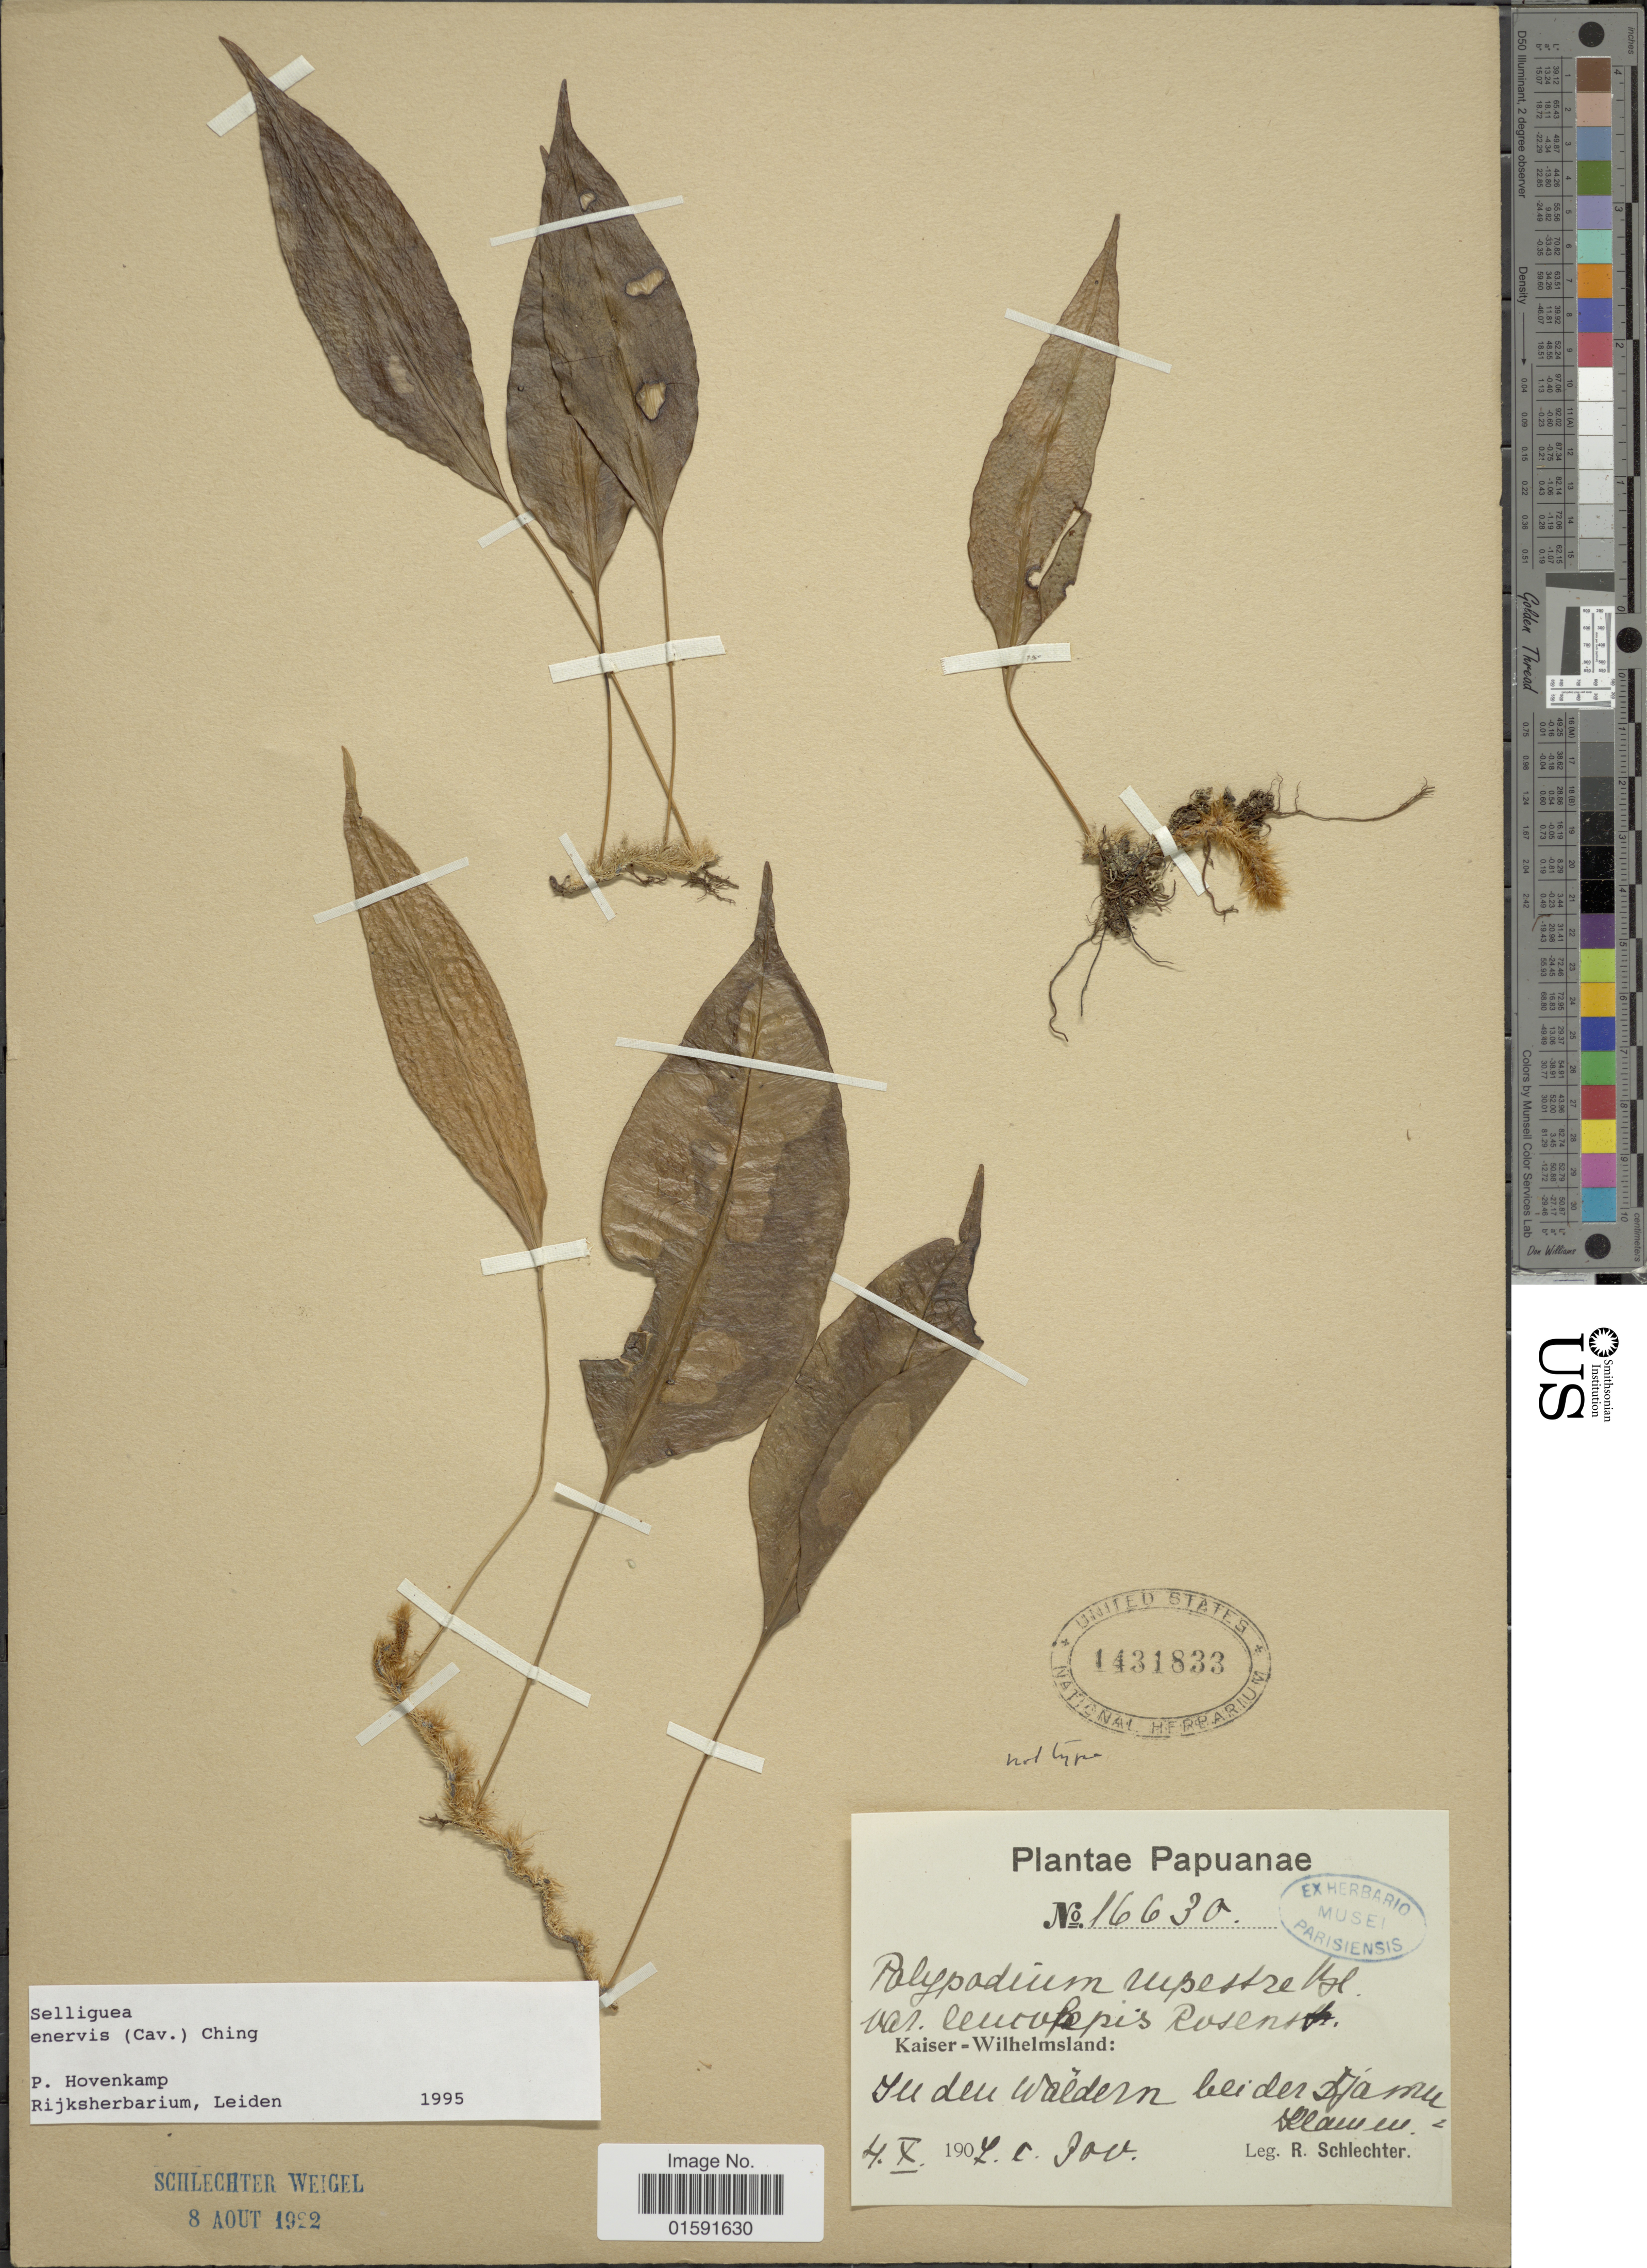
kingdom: Plantae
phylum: Tracheophyta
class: Polypodiopsida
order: Polypodiales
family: Polypodiaceae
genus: Selliguea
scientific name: Selliguea enervis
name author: (Cav.) Ching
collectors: F. R. R. Schlechter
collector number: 16630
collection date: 1907-10-04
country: Papua New Guinea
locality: Kaiser-Wilhelmsland: In den Wäldern bei der Djamu-Klamm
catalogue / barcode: US 1431833